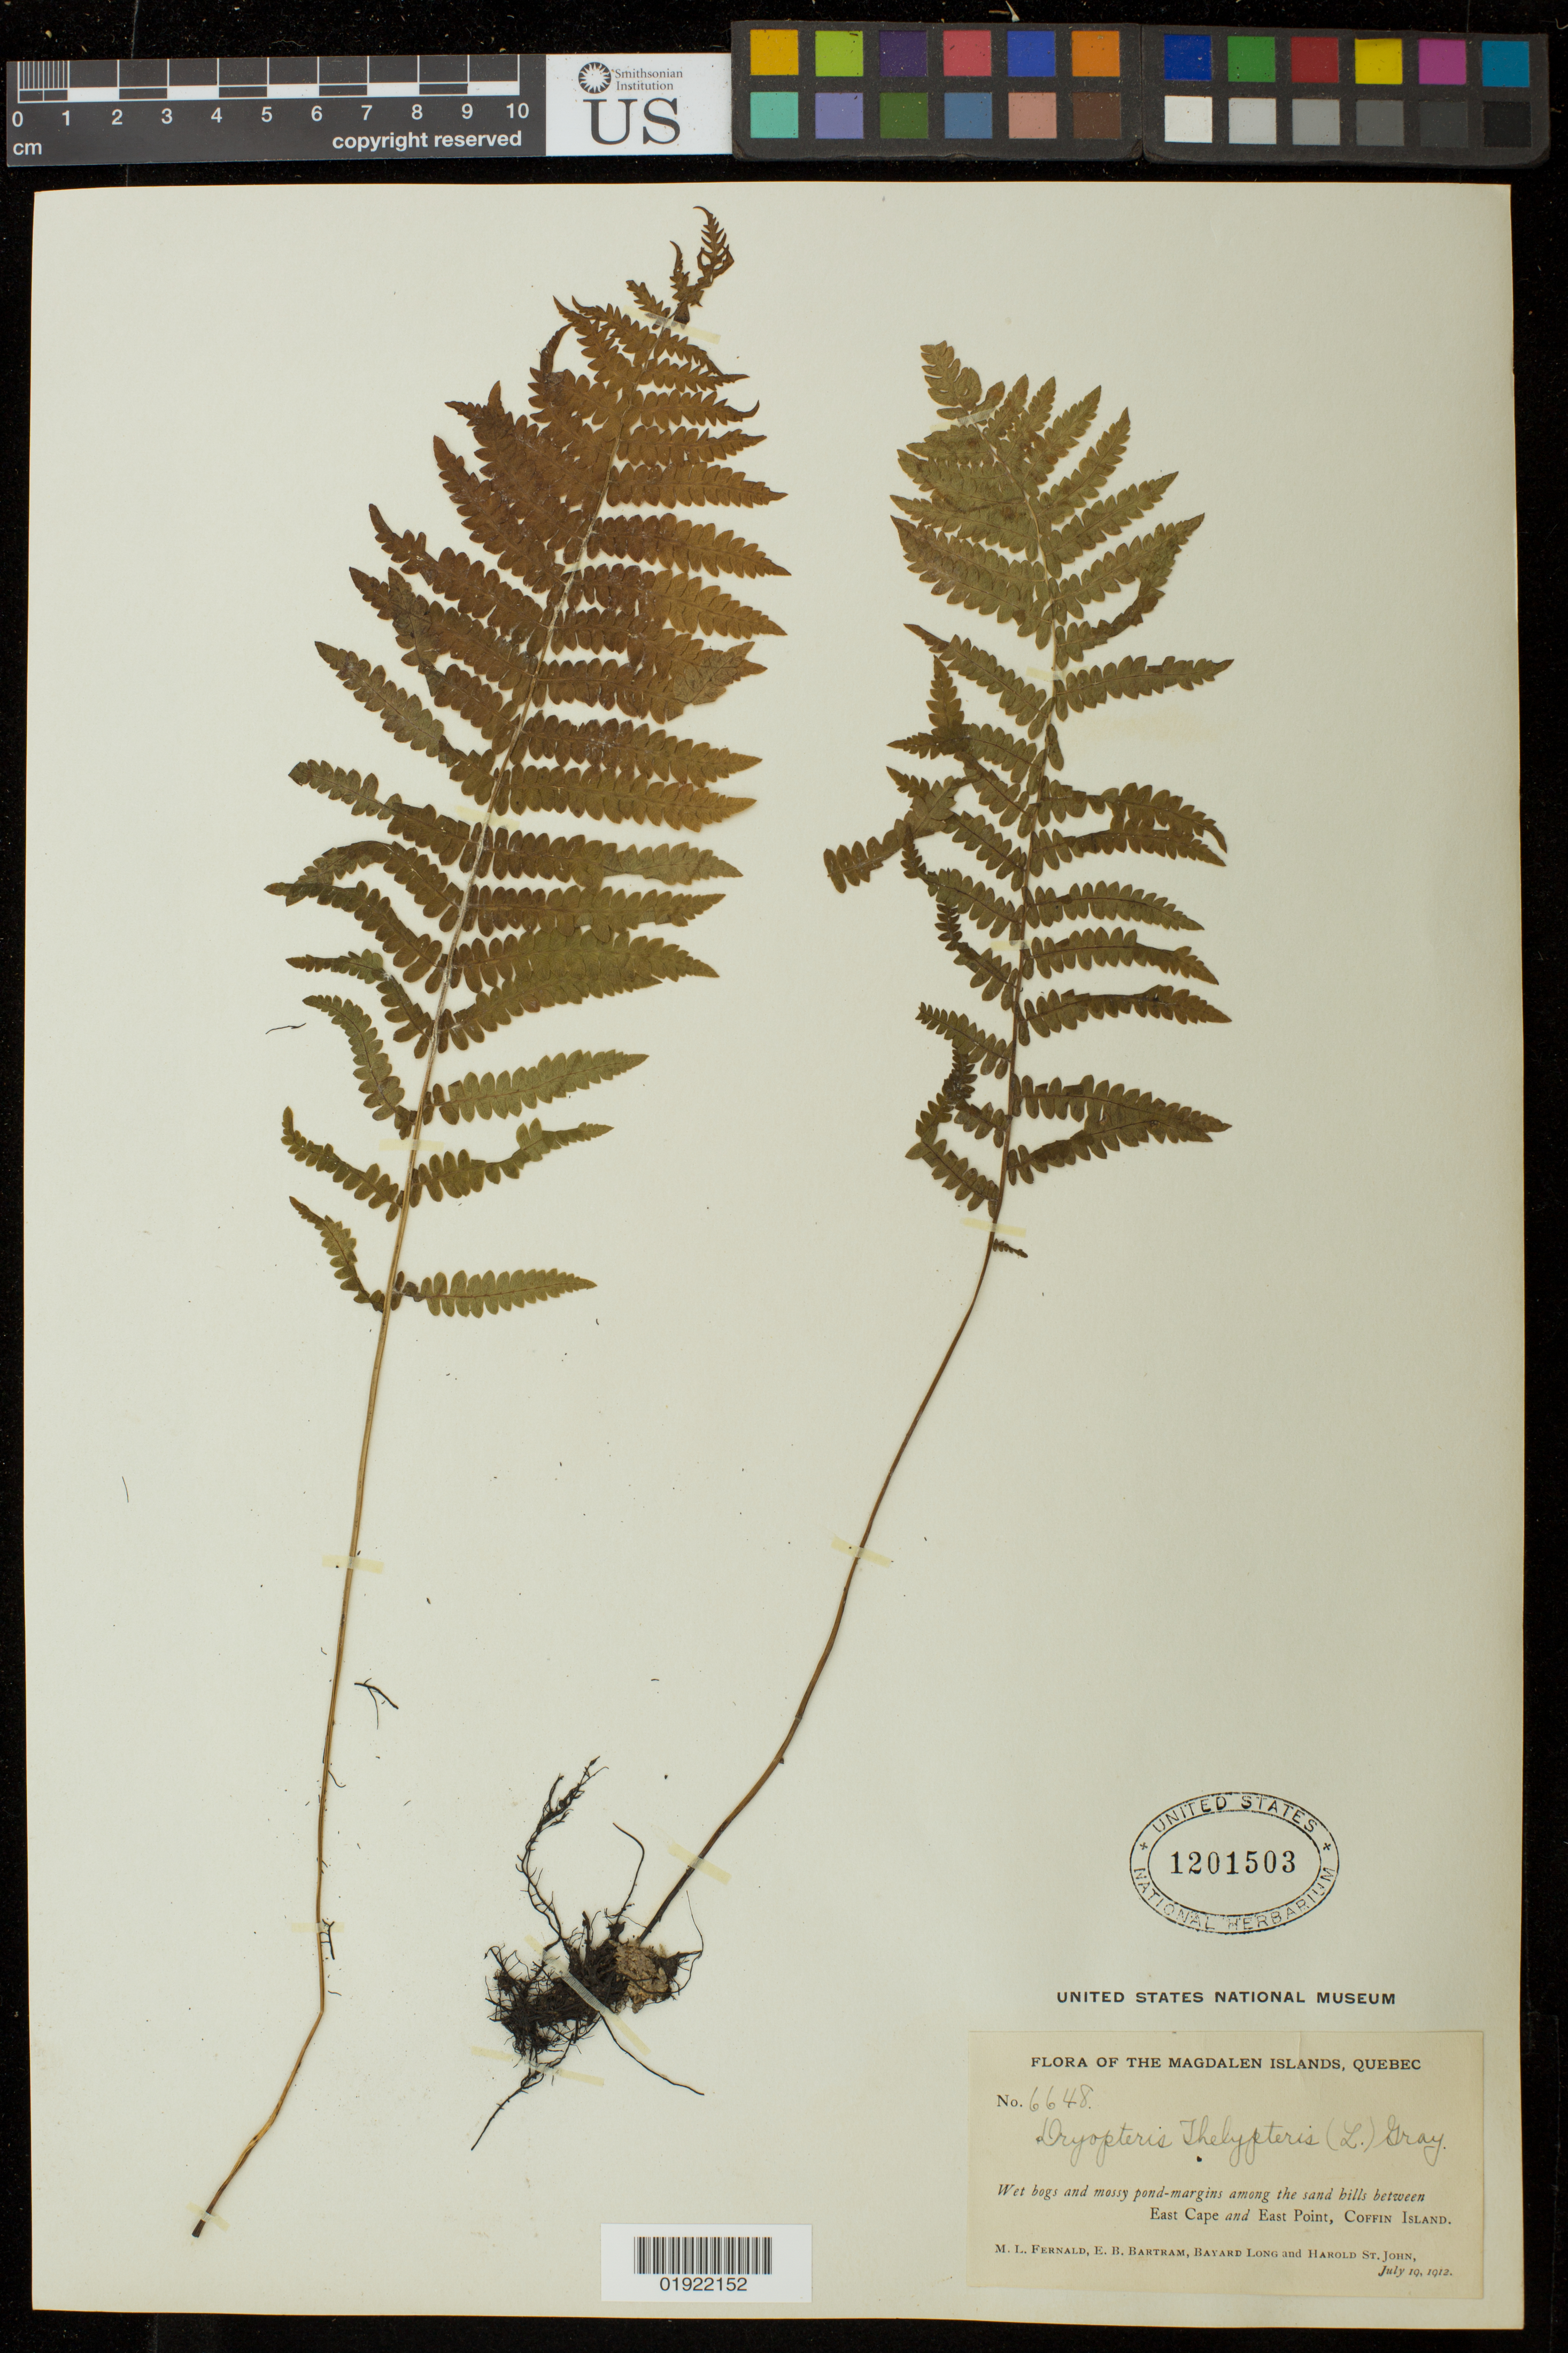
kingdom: Plantae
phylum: Tracheophyta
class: Polypodiopsida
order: Polypodiales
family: Thelypteridaceae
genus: Thelypteris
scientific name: Thelypteris palustris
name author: (Salisb.) Schott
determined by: Schott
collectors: M. L. Fernald, E. B. Bartram, B. Long & H. St. John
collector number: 6648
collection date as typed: July 19, 1912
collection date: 1912-07-19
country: Canada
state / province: Quebec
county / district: Gaspésie-Îles-de-la-Madeleine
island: Coffin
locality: Magdalen Islands, between East Cape and East Point, Coffin Island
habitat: wet bogs and mossy pond-margins among the sand hills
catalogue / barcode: US 1201503